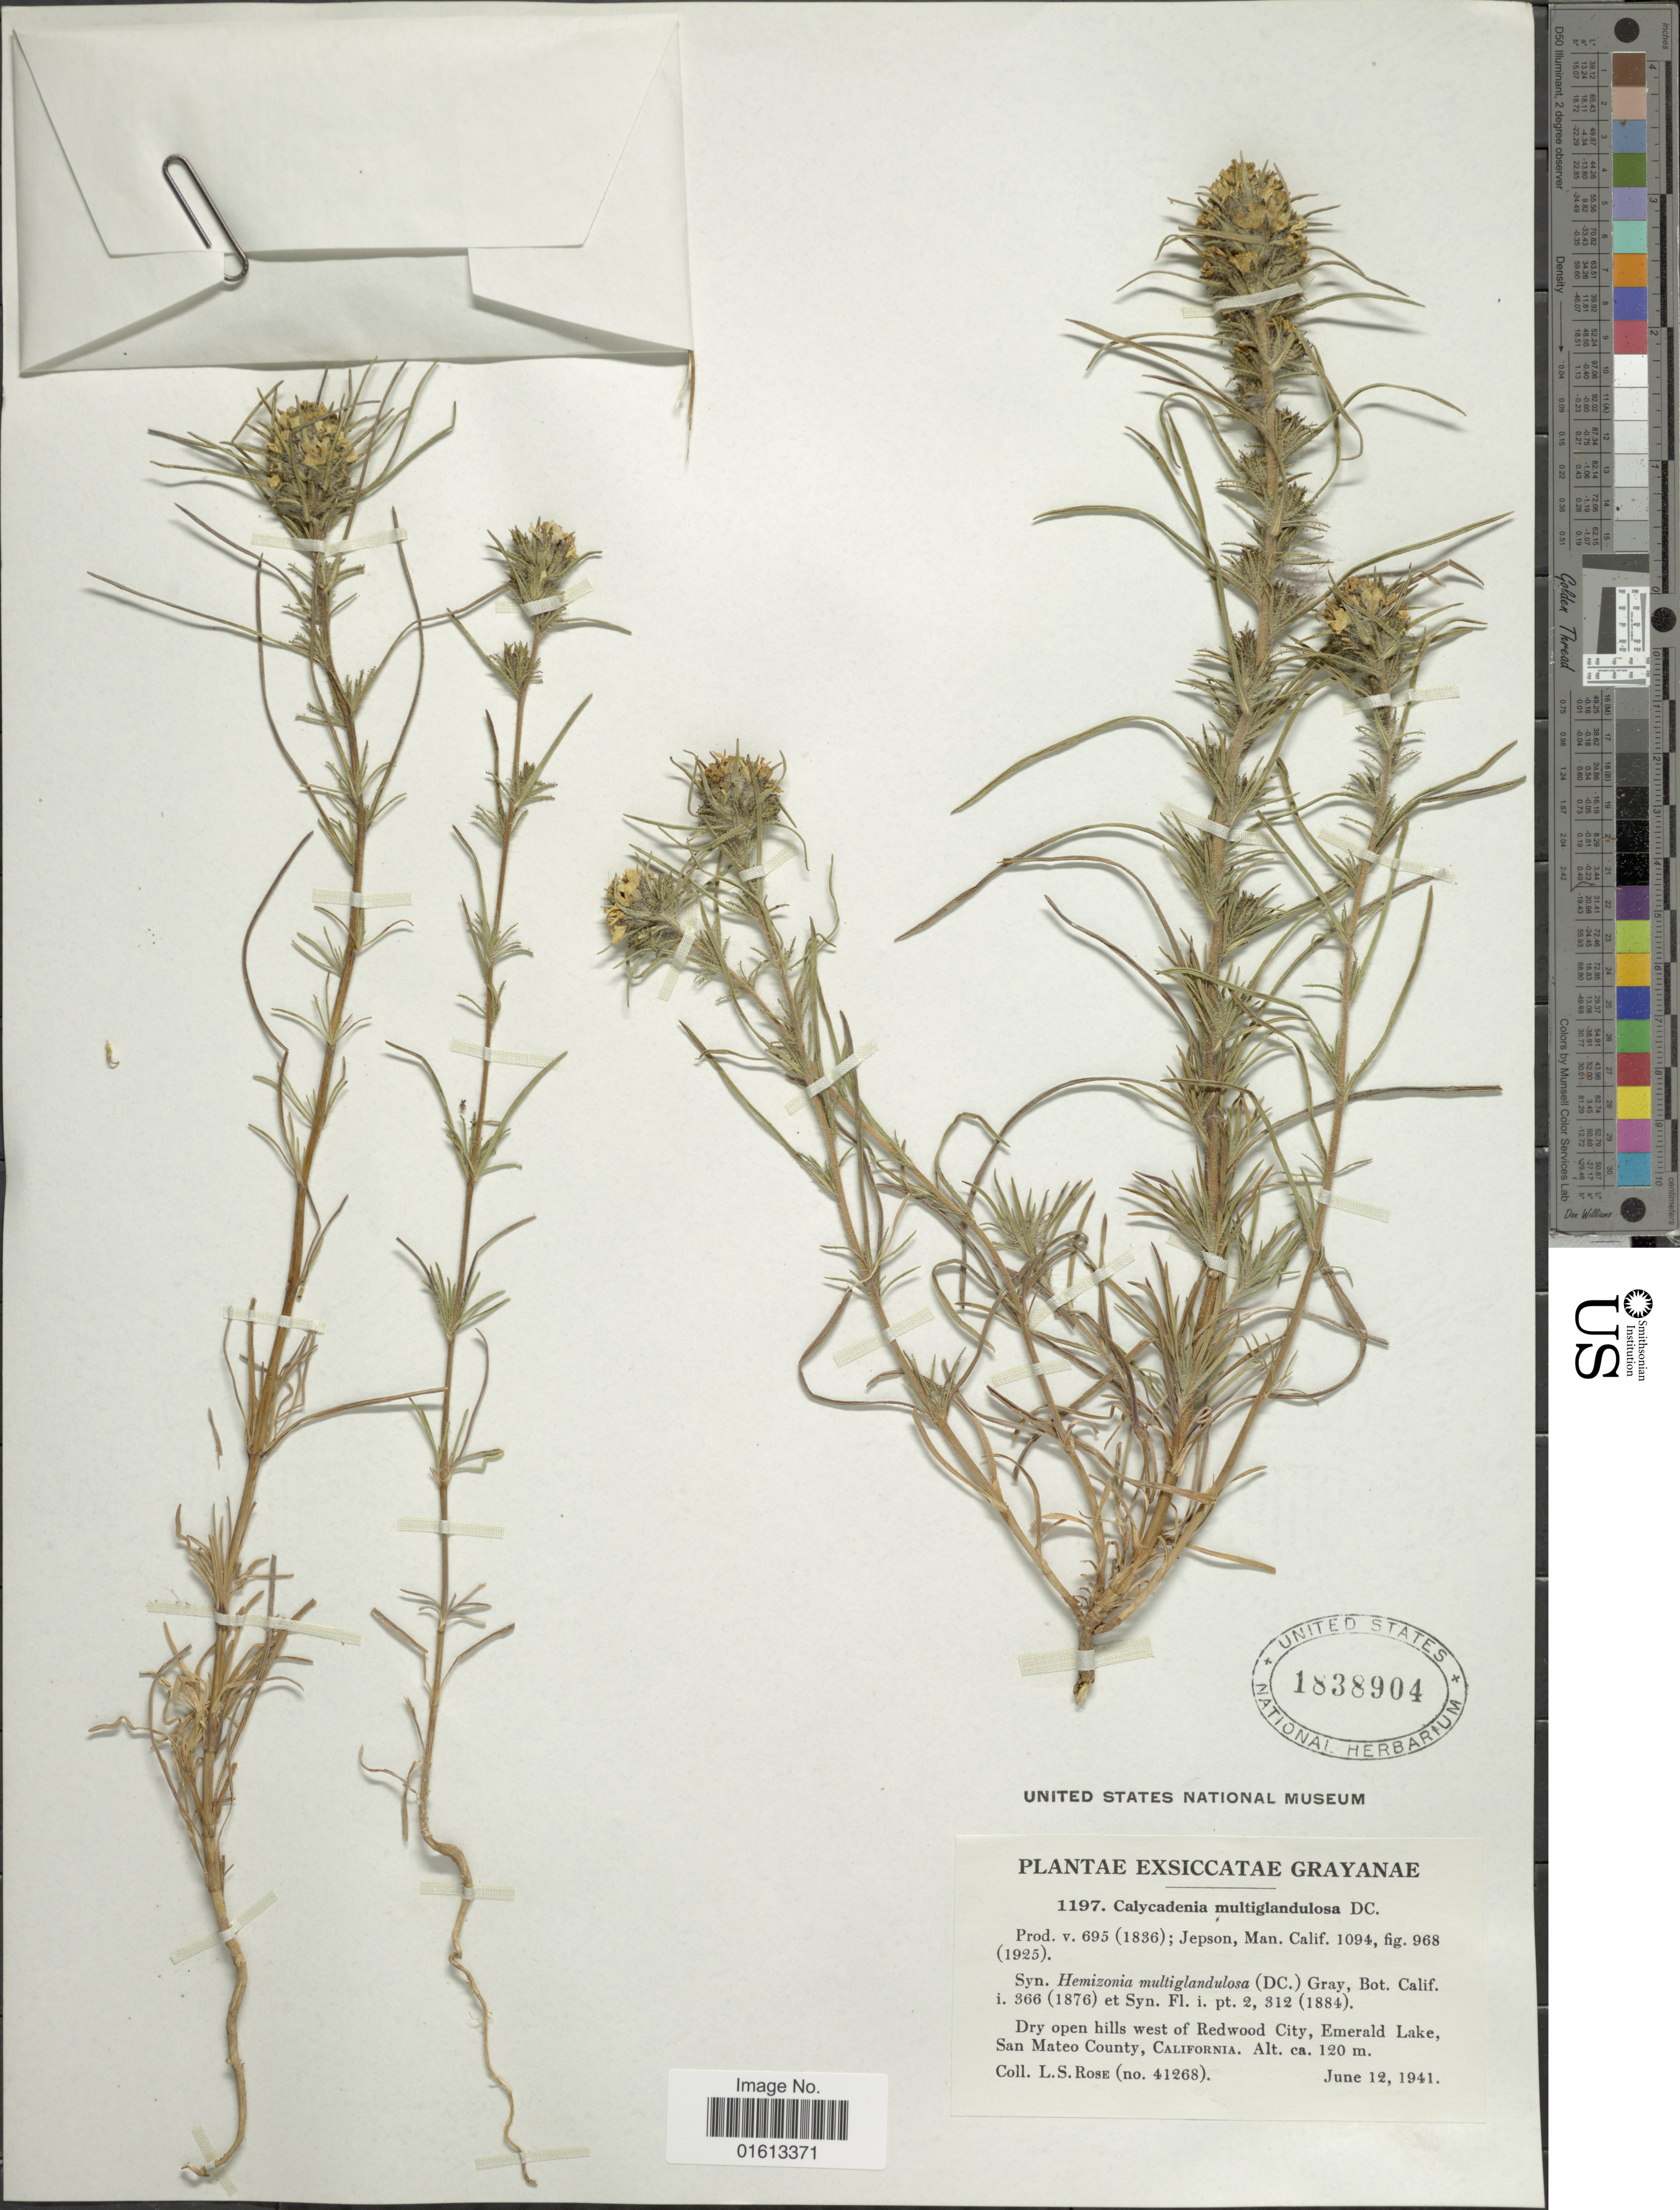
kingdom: Plantae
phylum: Tracheophyta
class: Magnoliopsida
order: Asterales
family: Asteraceae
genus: Calycadenia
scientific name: Calycadenia multiglandulosa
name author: DC.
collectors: L. S. Rose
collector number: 41268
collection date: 1941-06-12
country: United States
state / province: California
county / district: San Mateo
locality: Grayanae, dry open hills west of Redwood City, Emerald Lake, San Mateo County, California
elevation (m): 120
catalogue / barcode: US 1838904